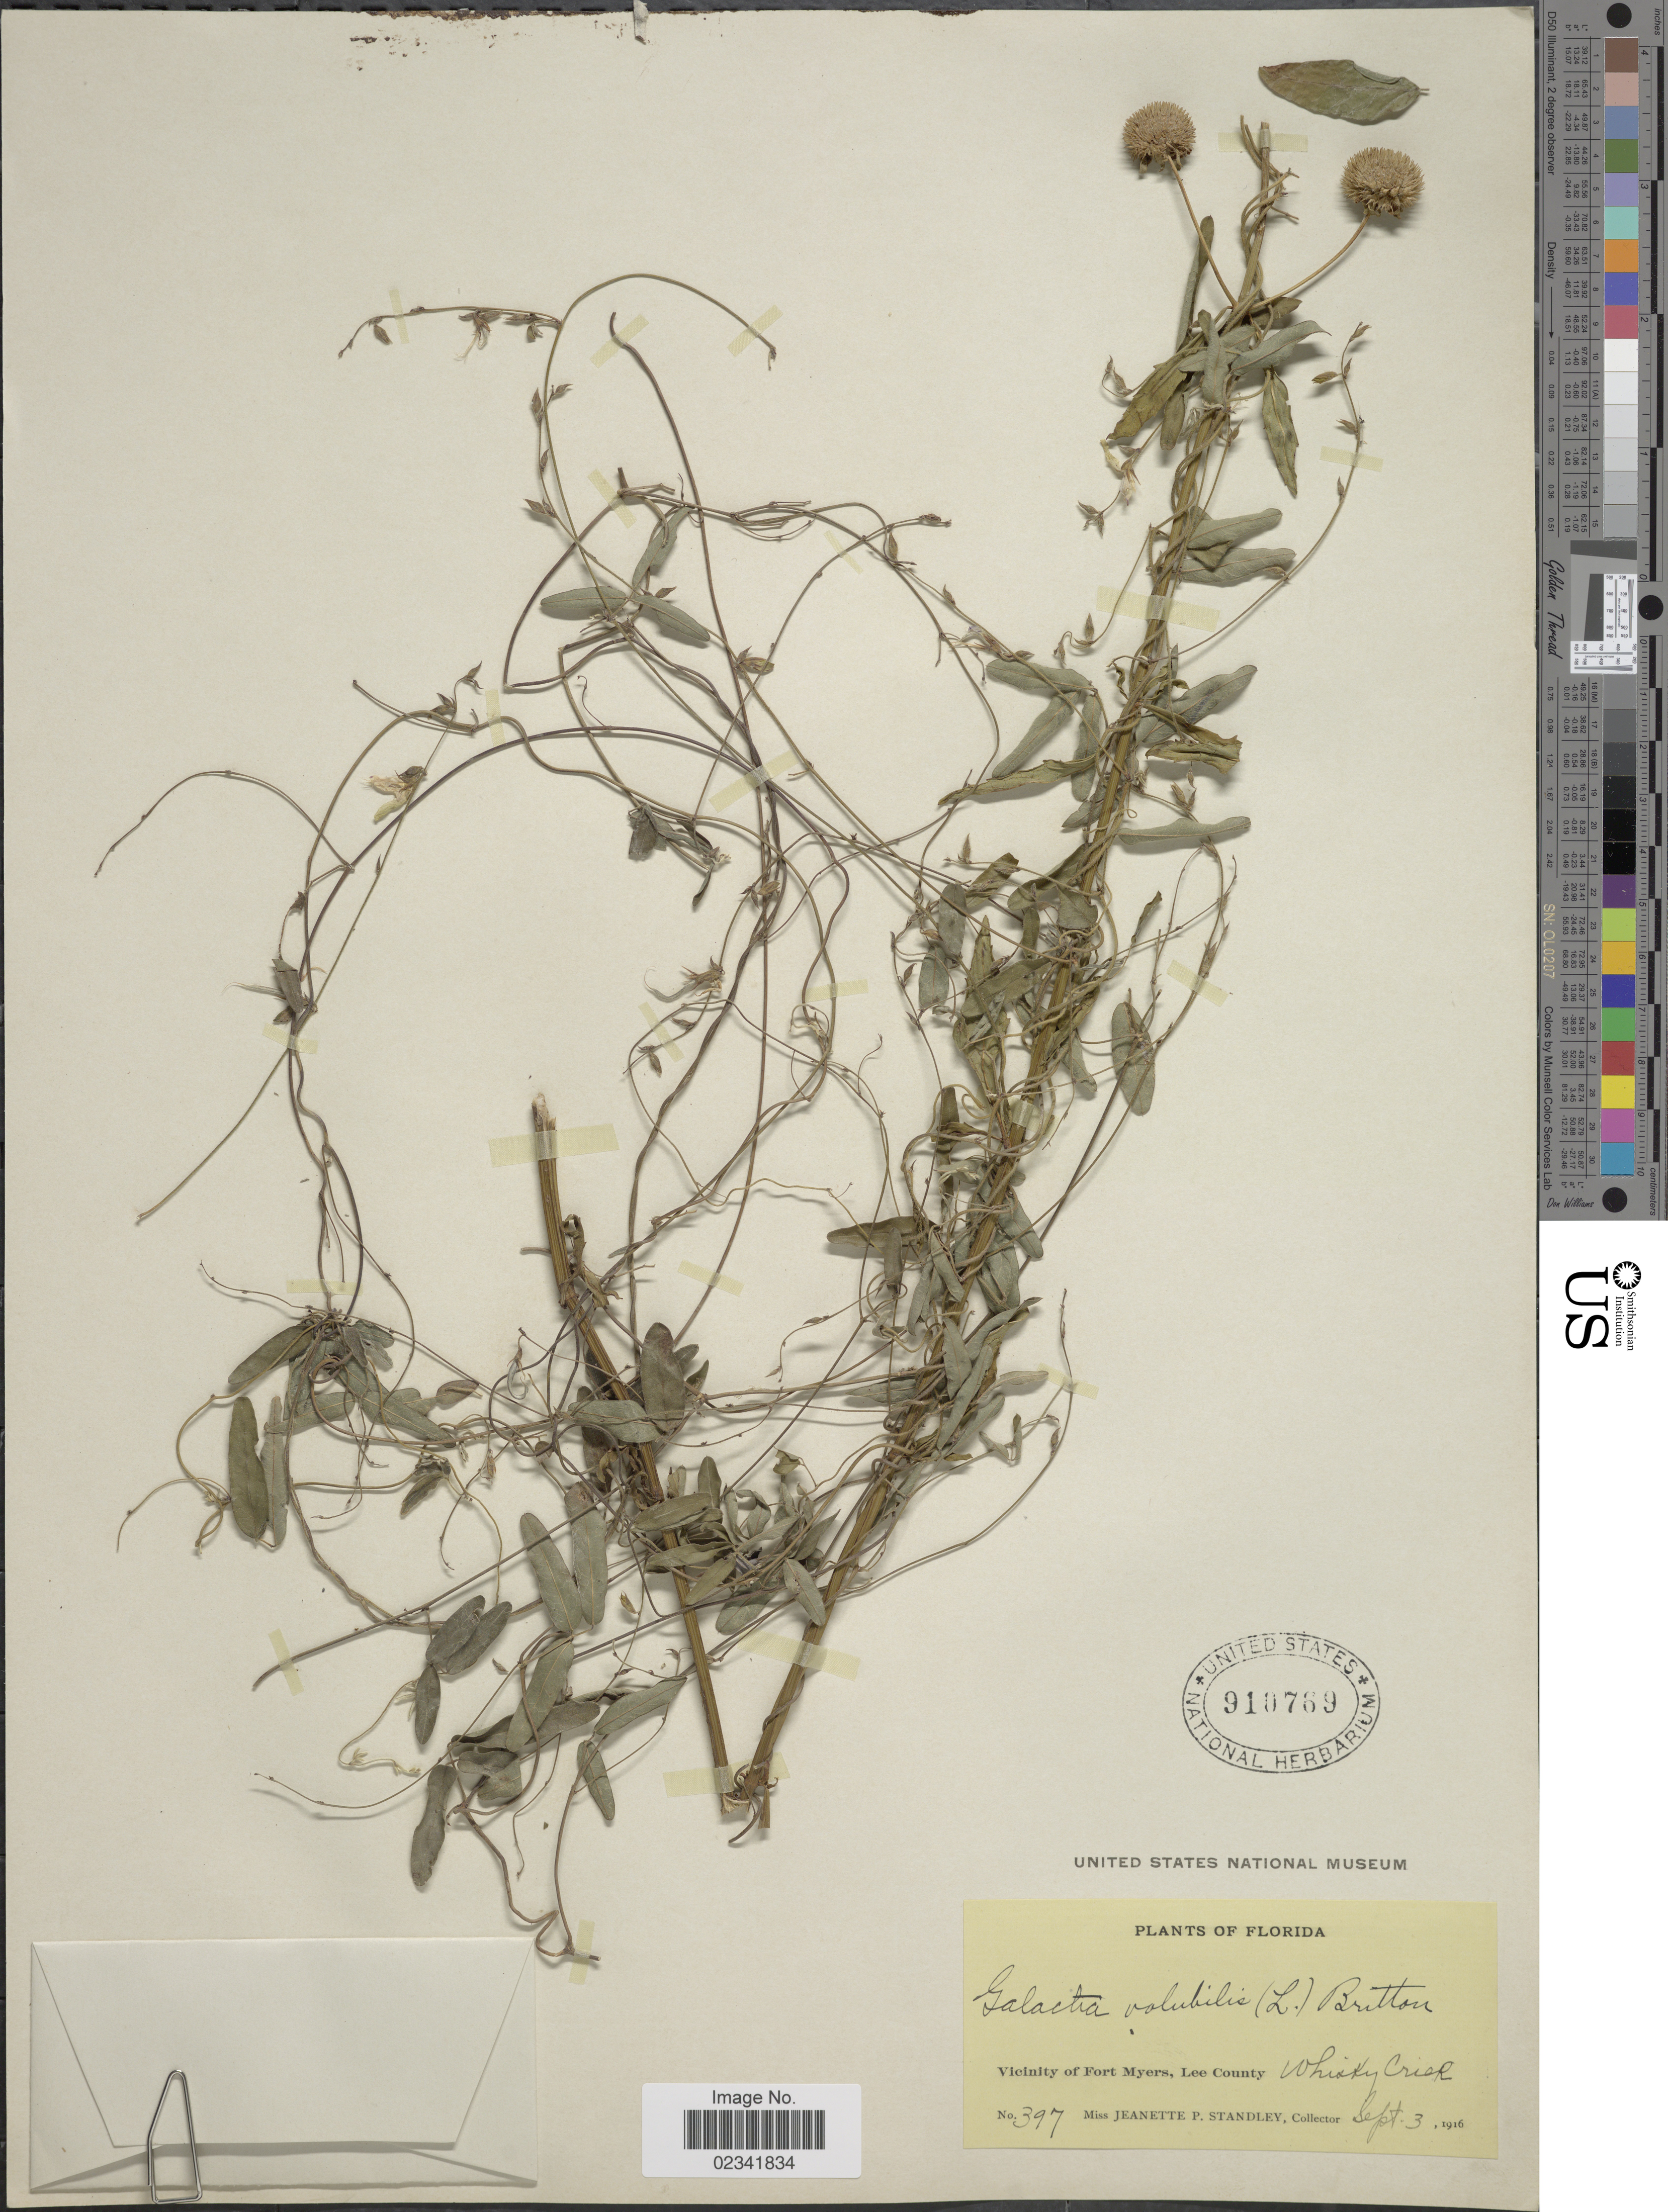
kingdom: Plantae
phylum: Tracheophyta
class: Magnoliopsida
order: Fabales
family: Fabaceae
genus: Galactia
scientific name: Galactia volubilis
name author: (L.) Britton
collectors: P. C. Standley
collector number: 397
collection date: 1916-09-03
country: United States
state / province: Florida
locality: Vicinity of Fort Myers, Lee County, Whisky Creek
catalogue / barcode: US 910769